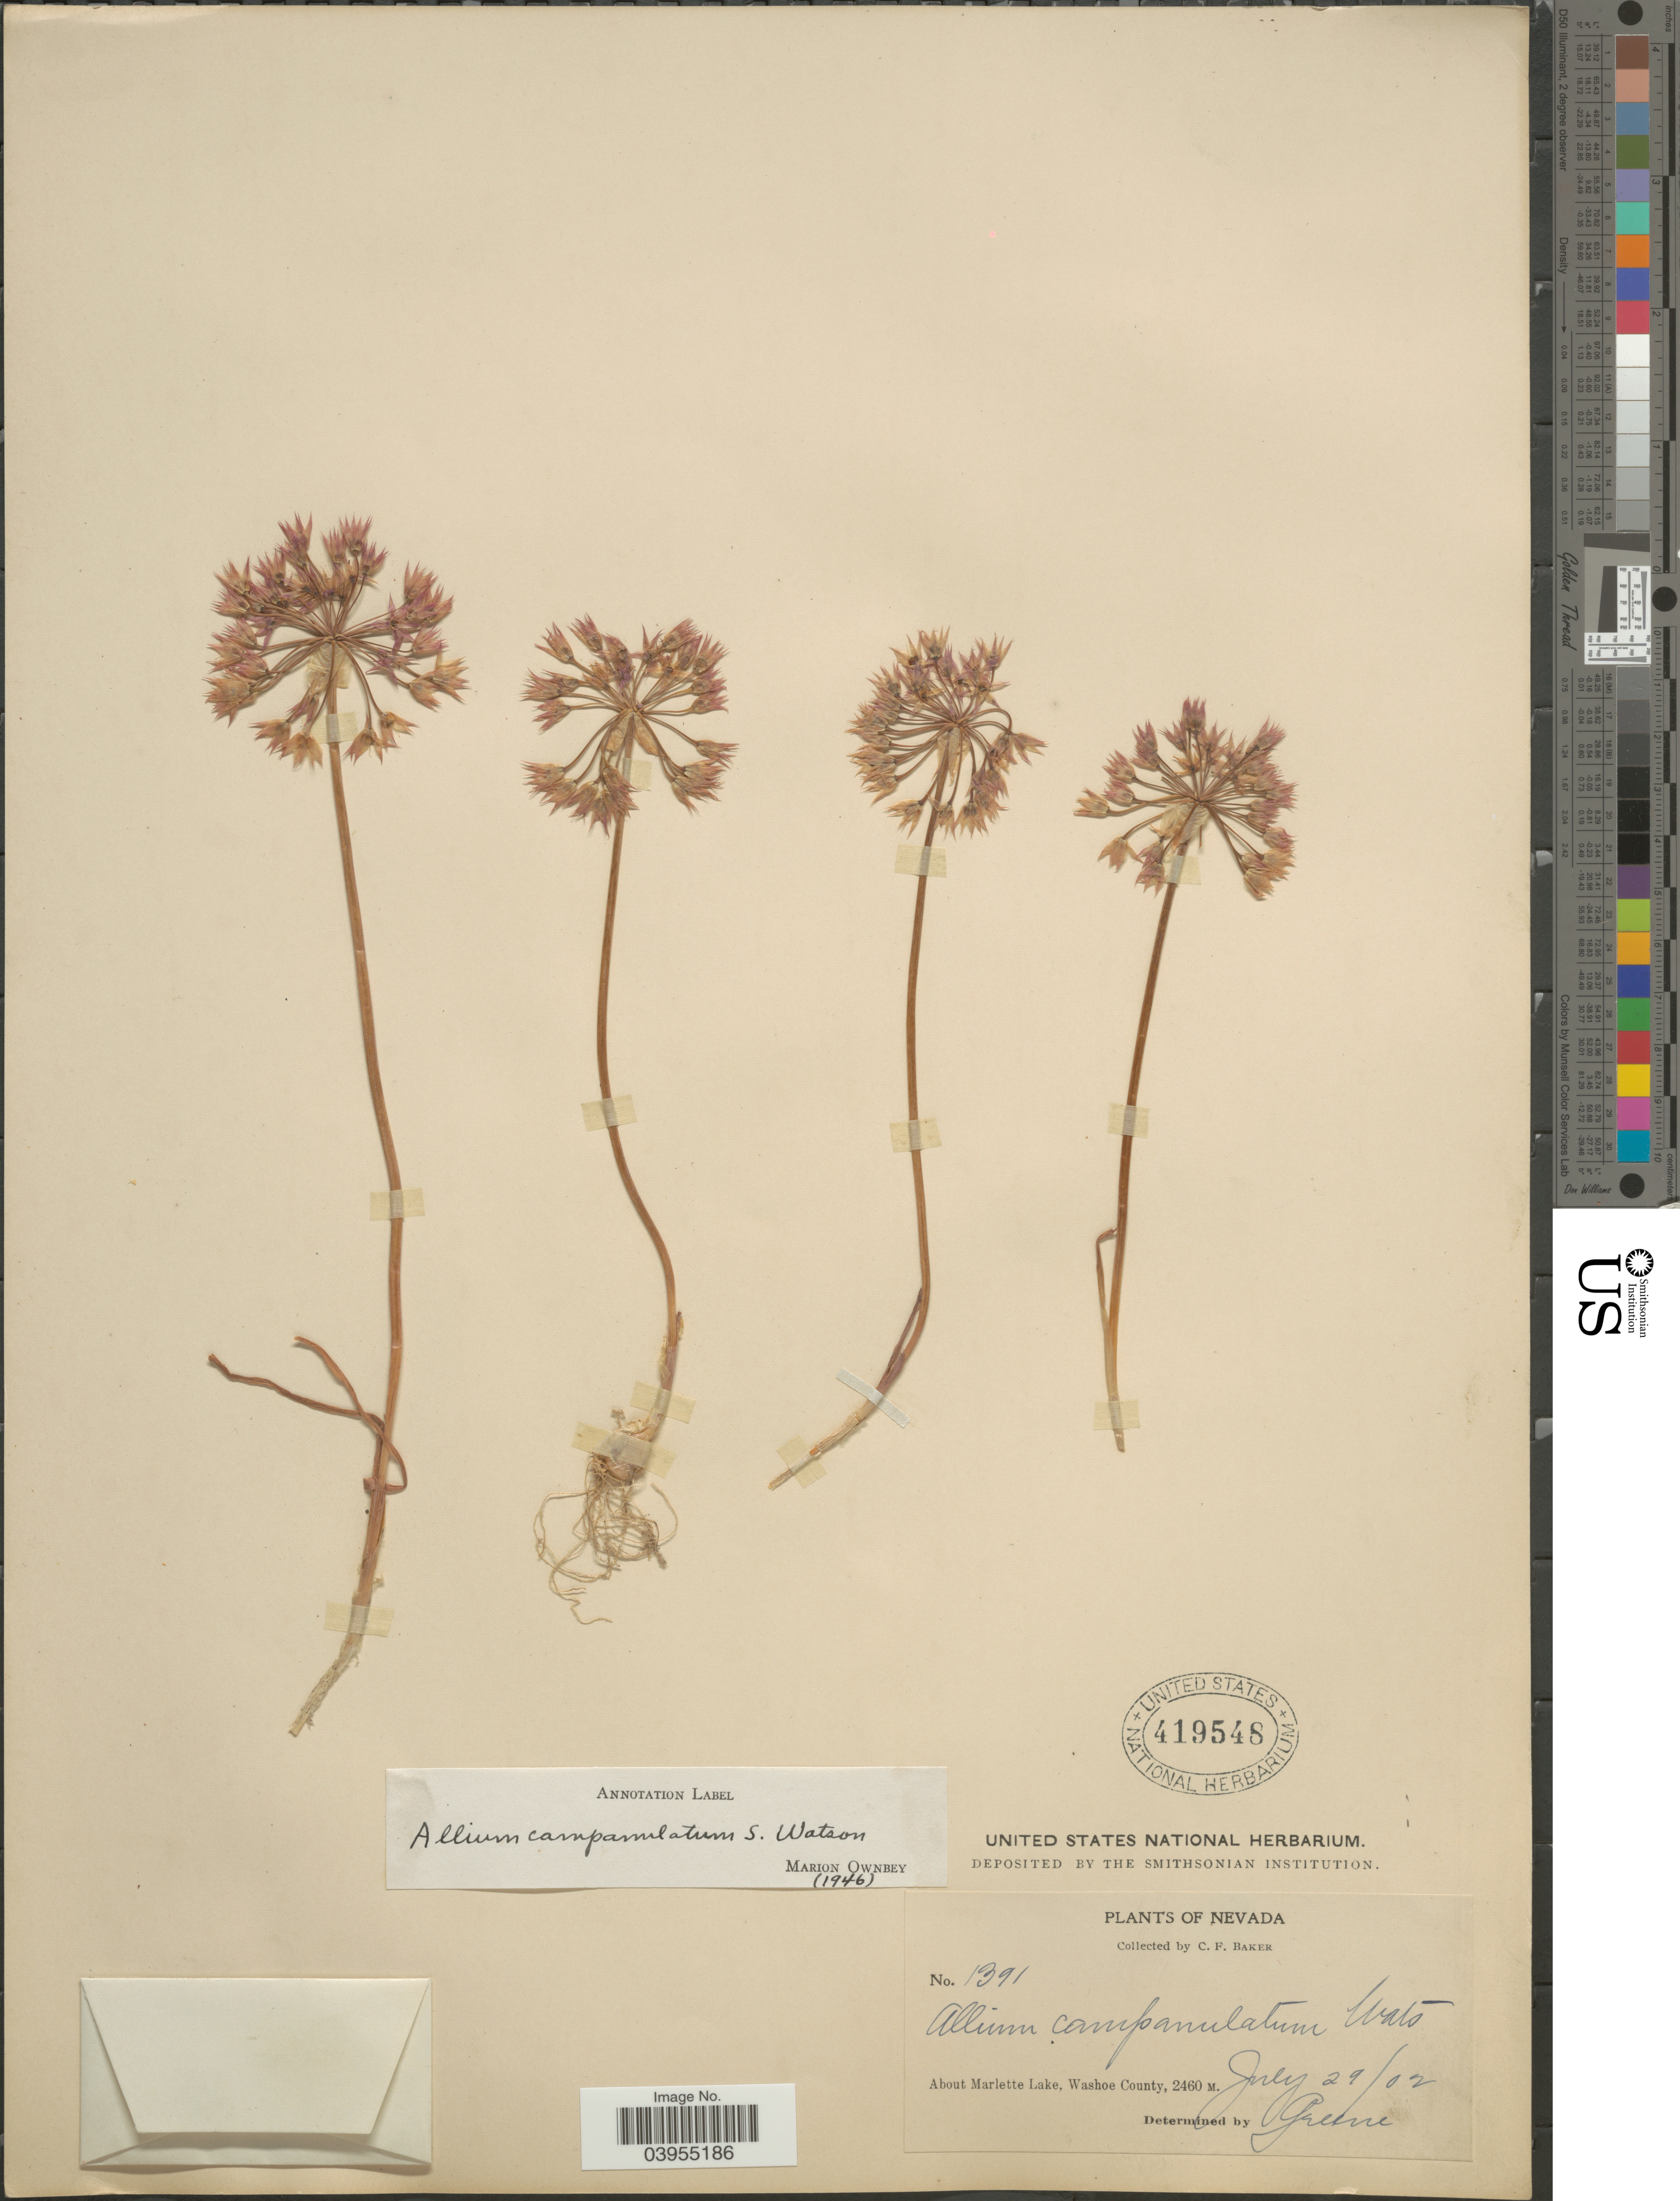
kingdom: Plantae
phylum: Tracheophyta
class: Liliopsida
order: Asparagales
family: Amaryllidaceae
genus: Allium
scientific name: Allium campanulatum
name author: S. Watson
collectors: C. F. Baker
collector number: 1391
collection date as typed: Transcribed d/m/y: 29/7/2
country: United States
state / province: Nevada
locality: About Marlette Lake, Washoe County.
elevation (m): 2460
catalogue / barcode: US 419548